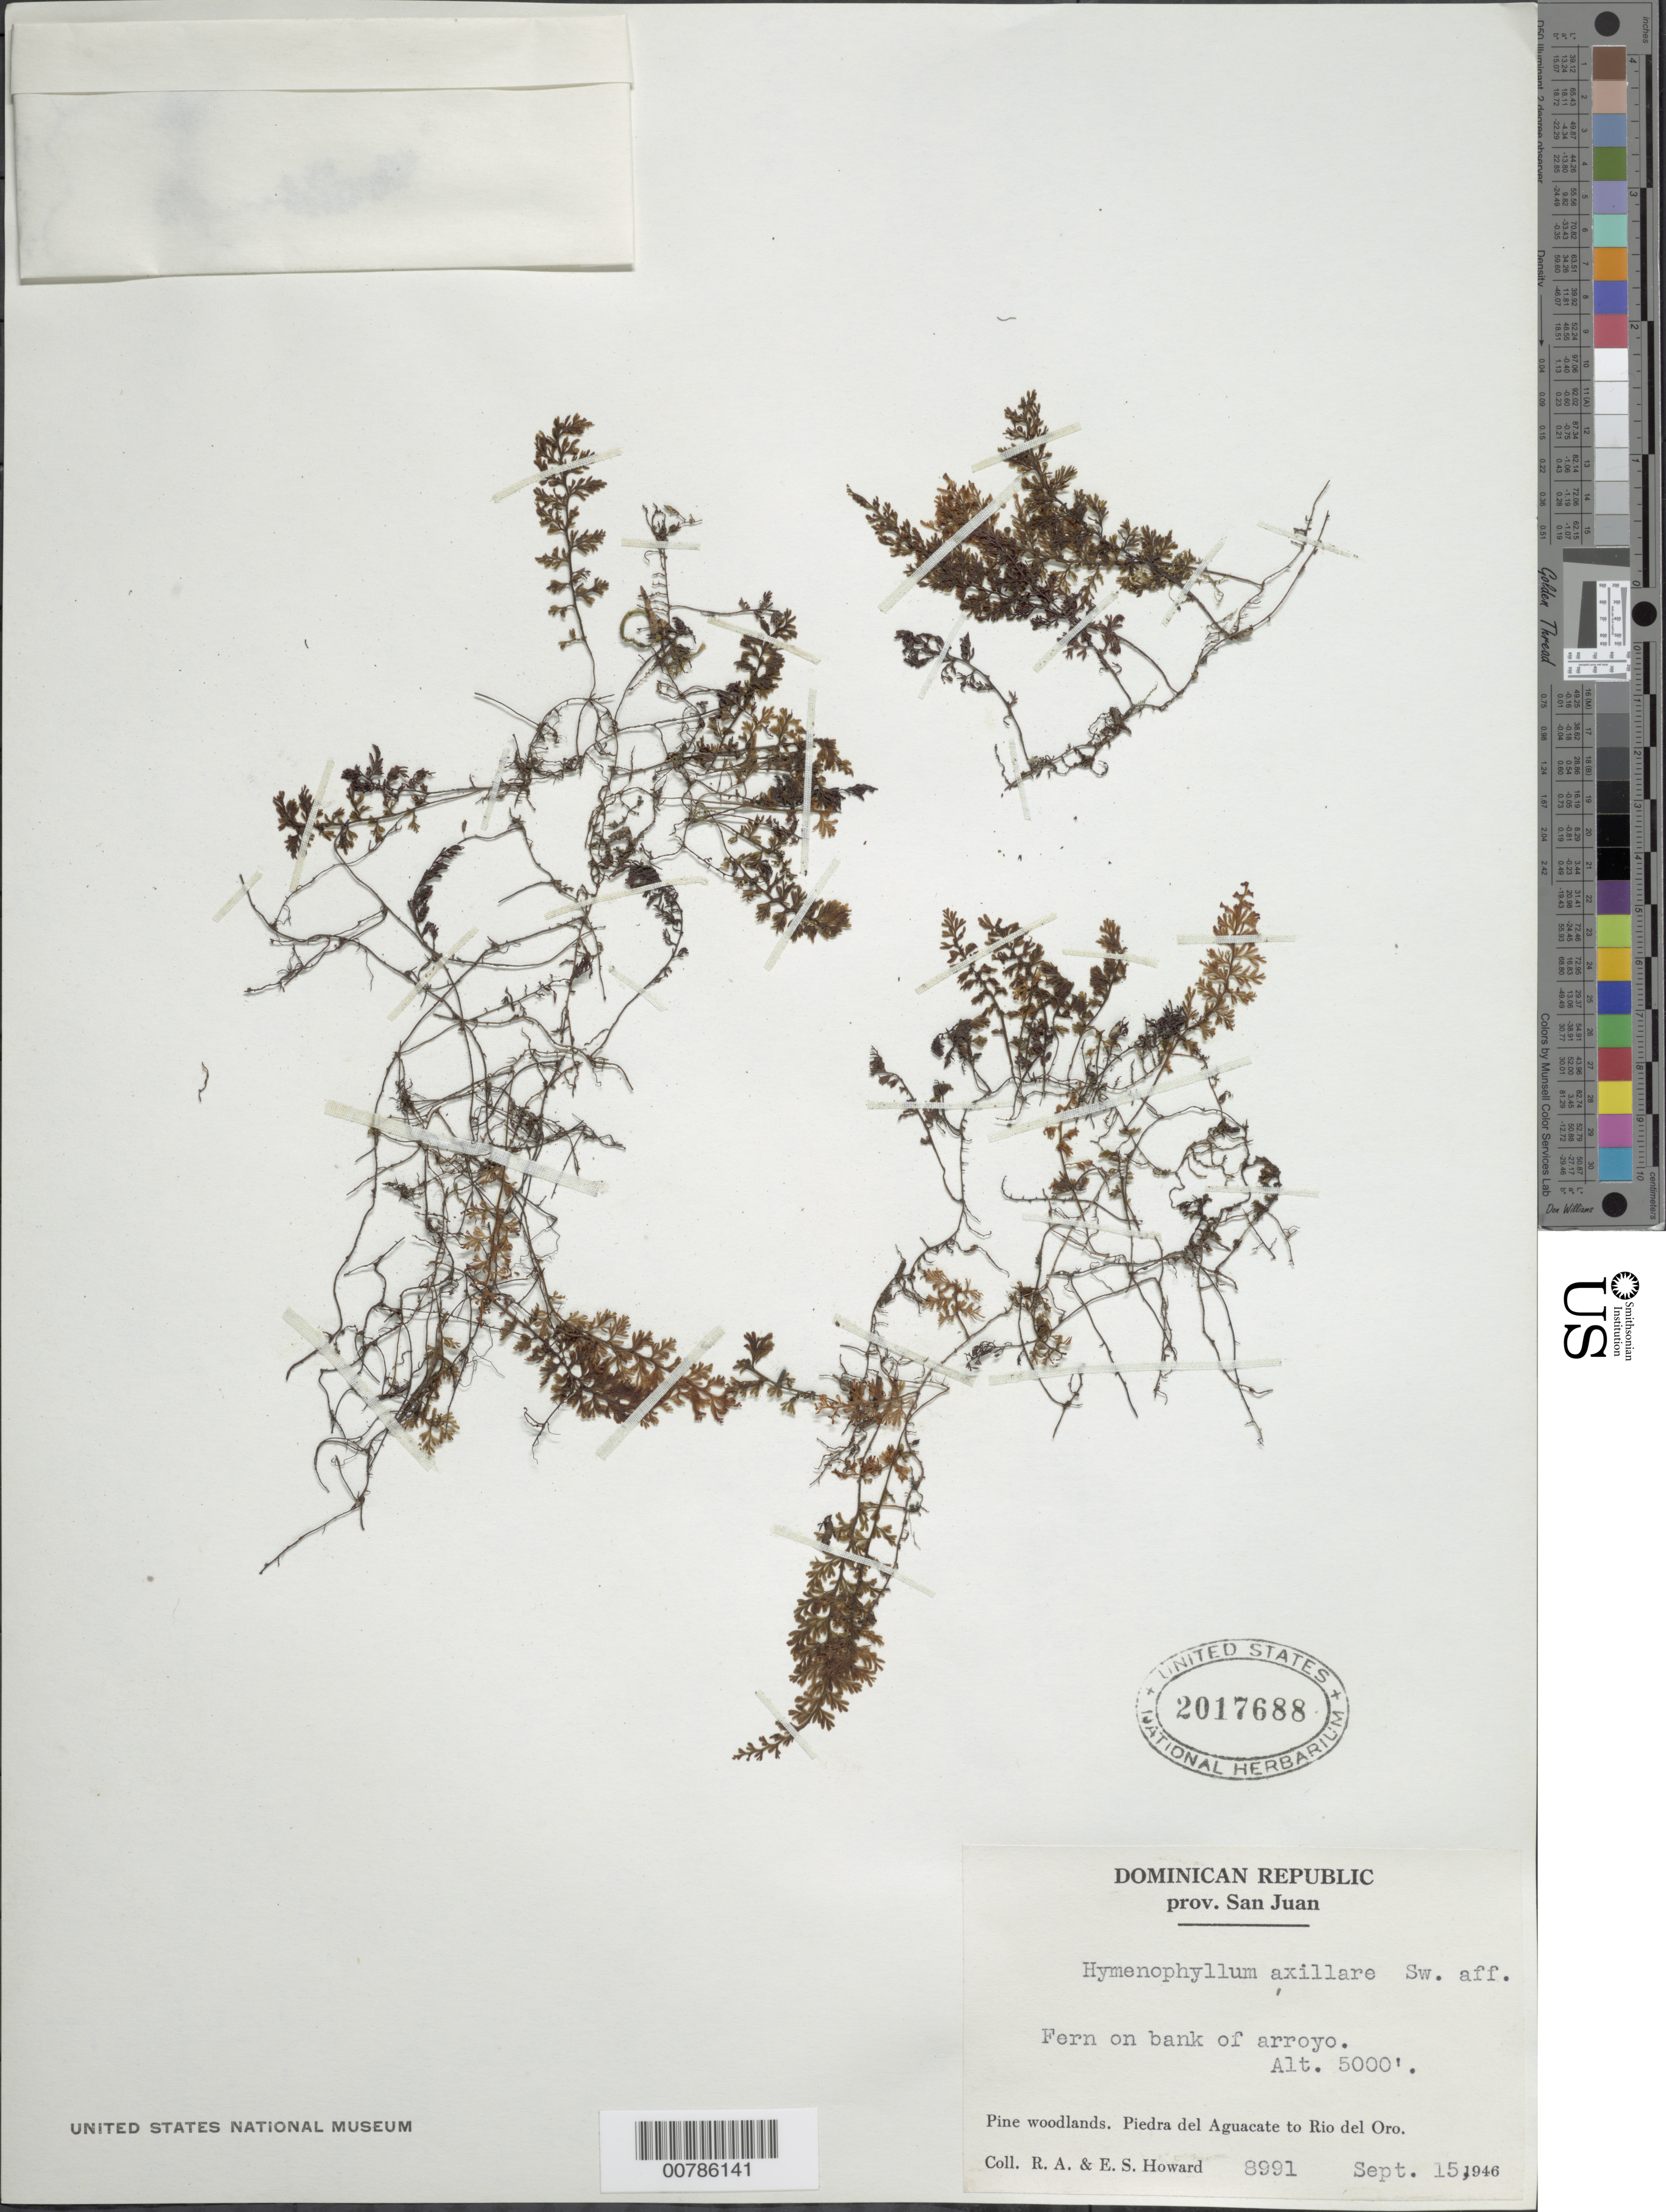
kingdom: Plantae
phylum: Tracheophyta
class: Polypodiopsida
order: Hymenophyllales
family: Hymenophyllaceae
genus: Hymenophyllum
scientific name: Hymenophyllum axillare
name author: Sw.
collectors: R. A. Howard & E. S. Howard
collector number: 8991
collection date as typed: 15 Sep 1946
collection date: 1946-09-15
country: Dominican Republic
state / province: San Juan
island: Hispaniola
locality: Piedra del Aguacate to Río del Oro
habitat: Pine woodlands; on bank of arroyo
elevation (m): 1524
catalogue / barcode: US 2017688